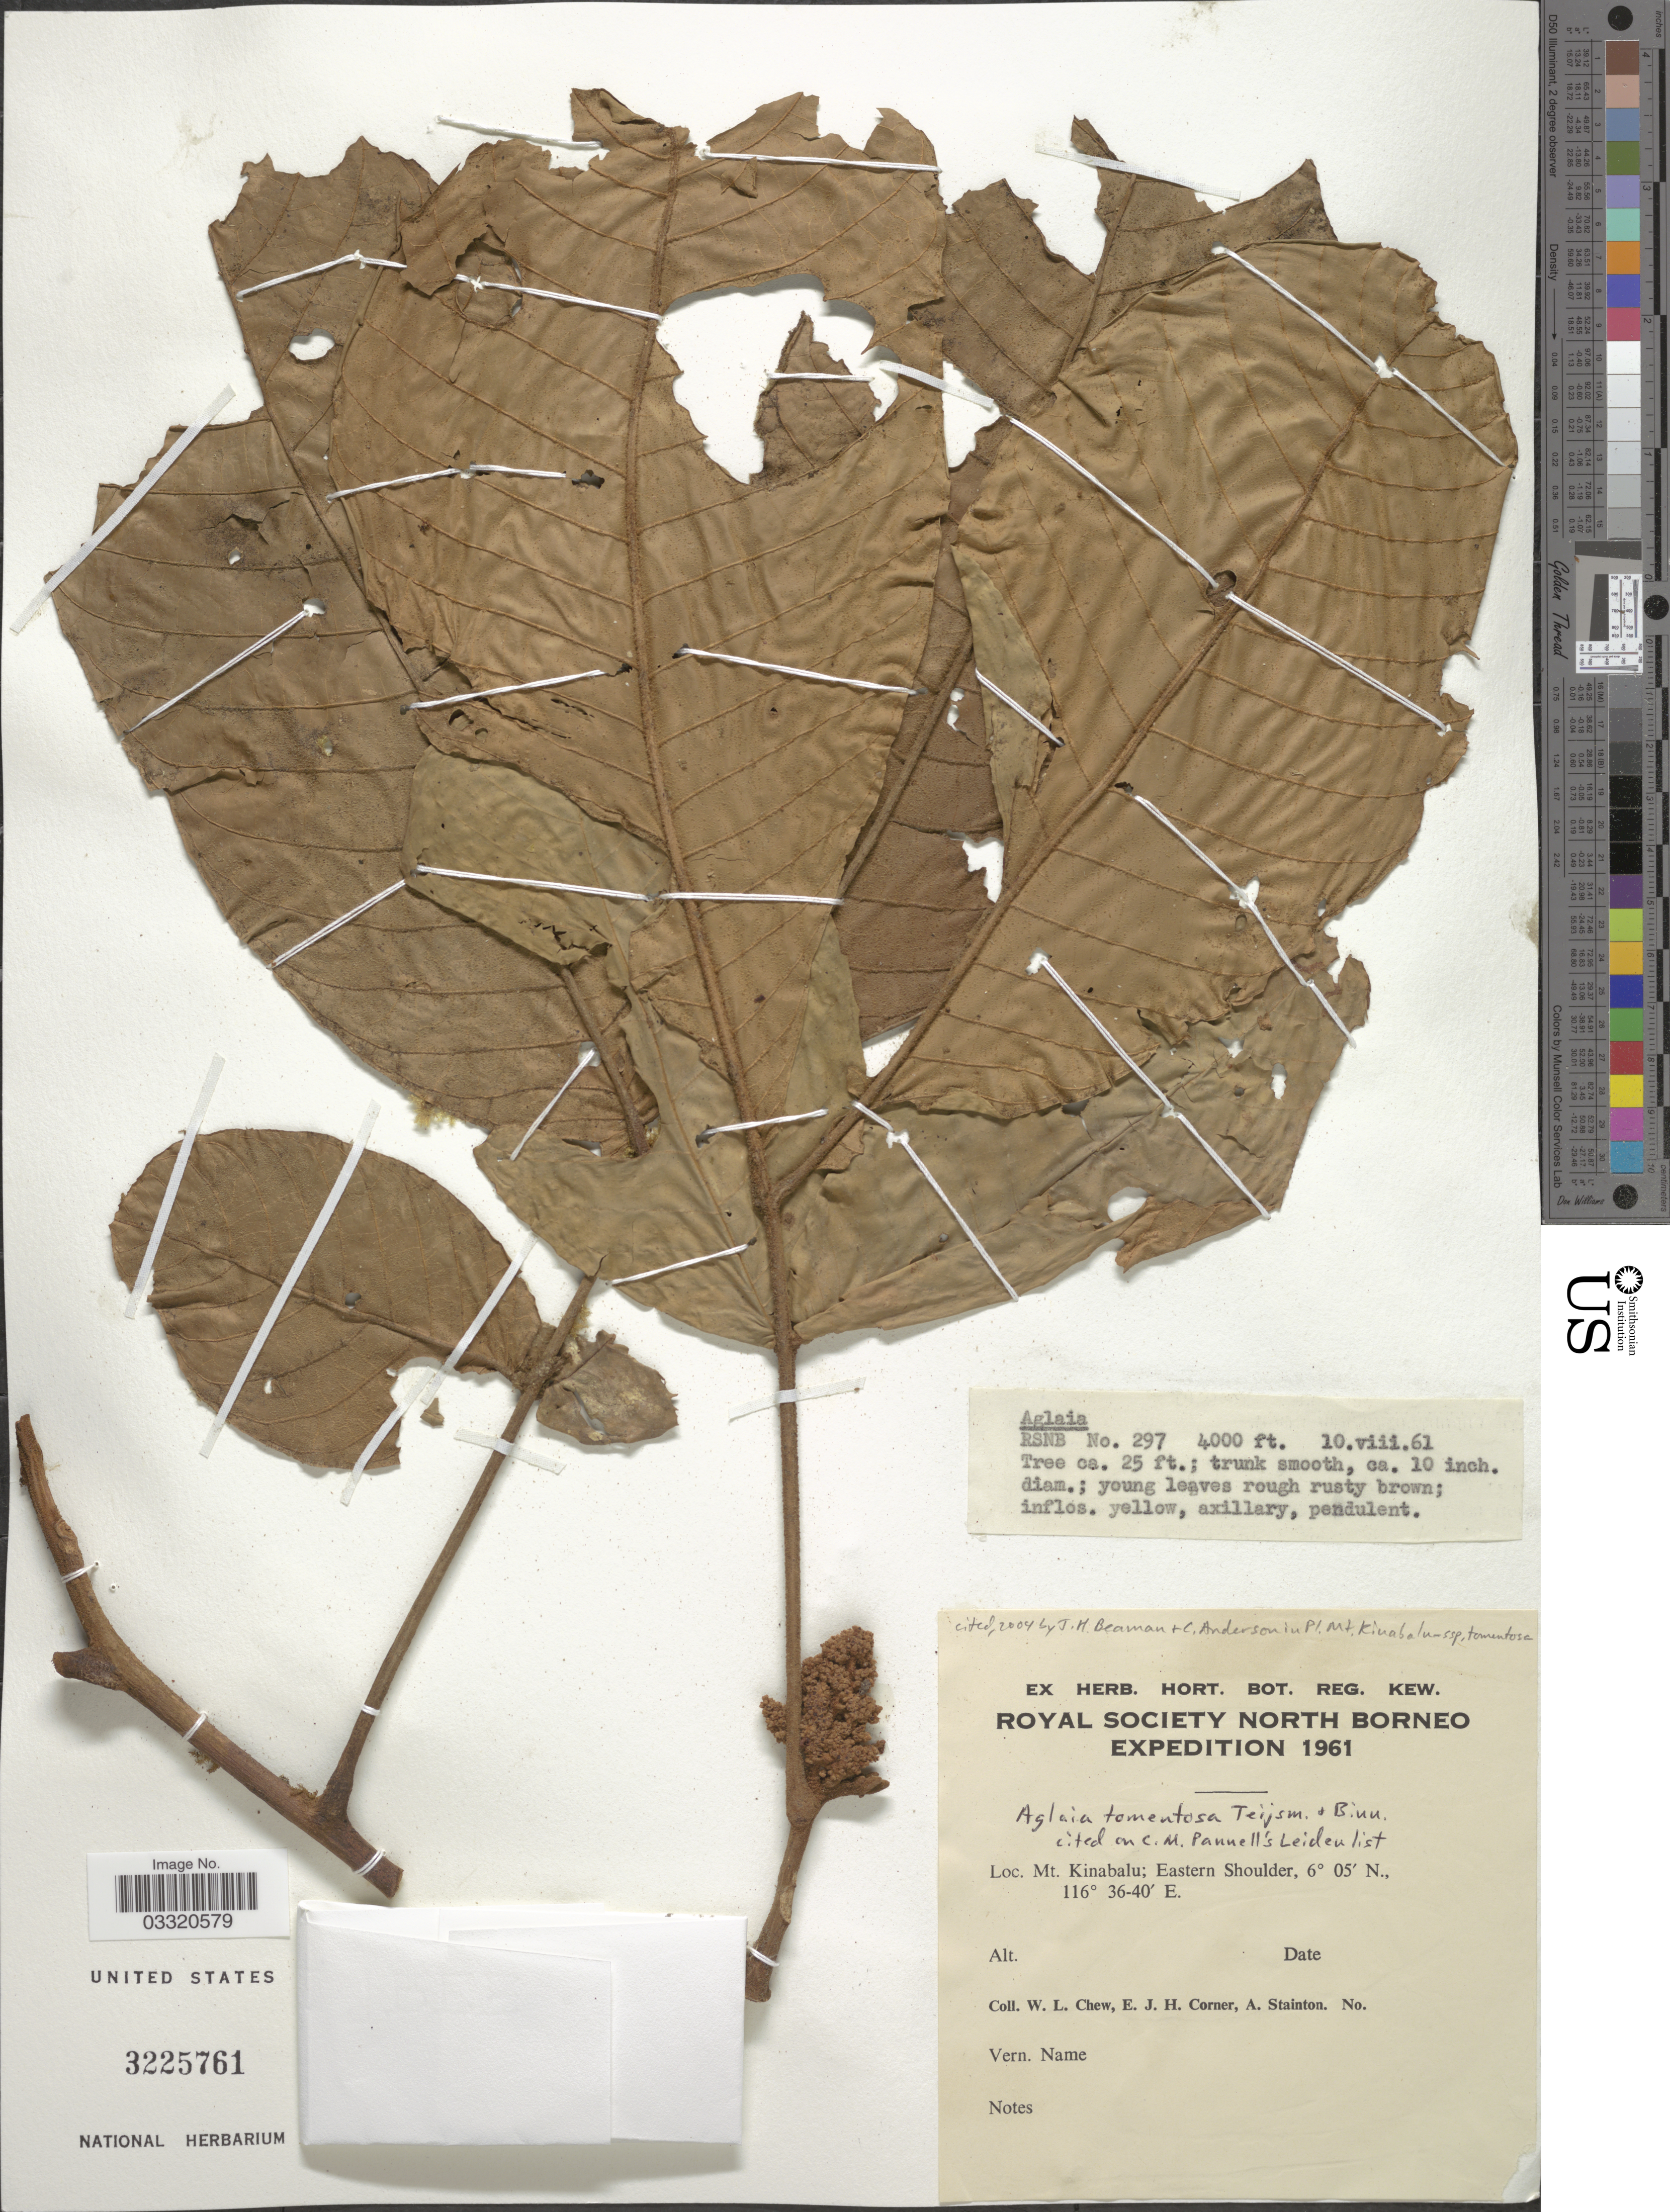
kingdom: Plantae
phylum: Tracheophyta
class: Magnoliopsida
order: Sapindales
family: Meliaceae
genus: Aglaia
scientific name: Aglaia tomentosa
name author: Teijsm. & Binn.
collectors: W. Chew, E. Corner & A. Stainton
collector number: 297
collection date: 1961-08-10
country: Malaysia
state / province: Sabah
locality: North Borneo. Mt. Kinabalu; Eastern Shoulder.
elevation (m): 1219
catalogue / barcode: US 3225761